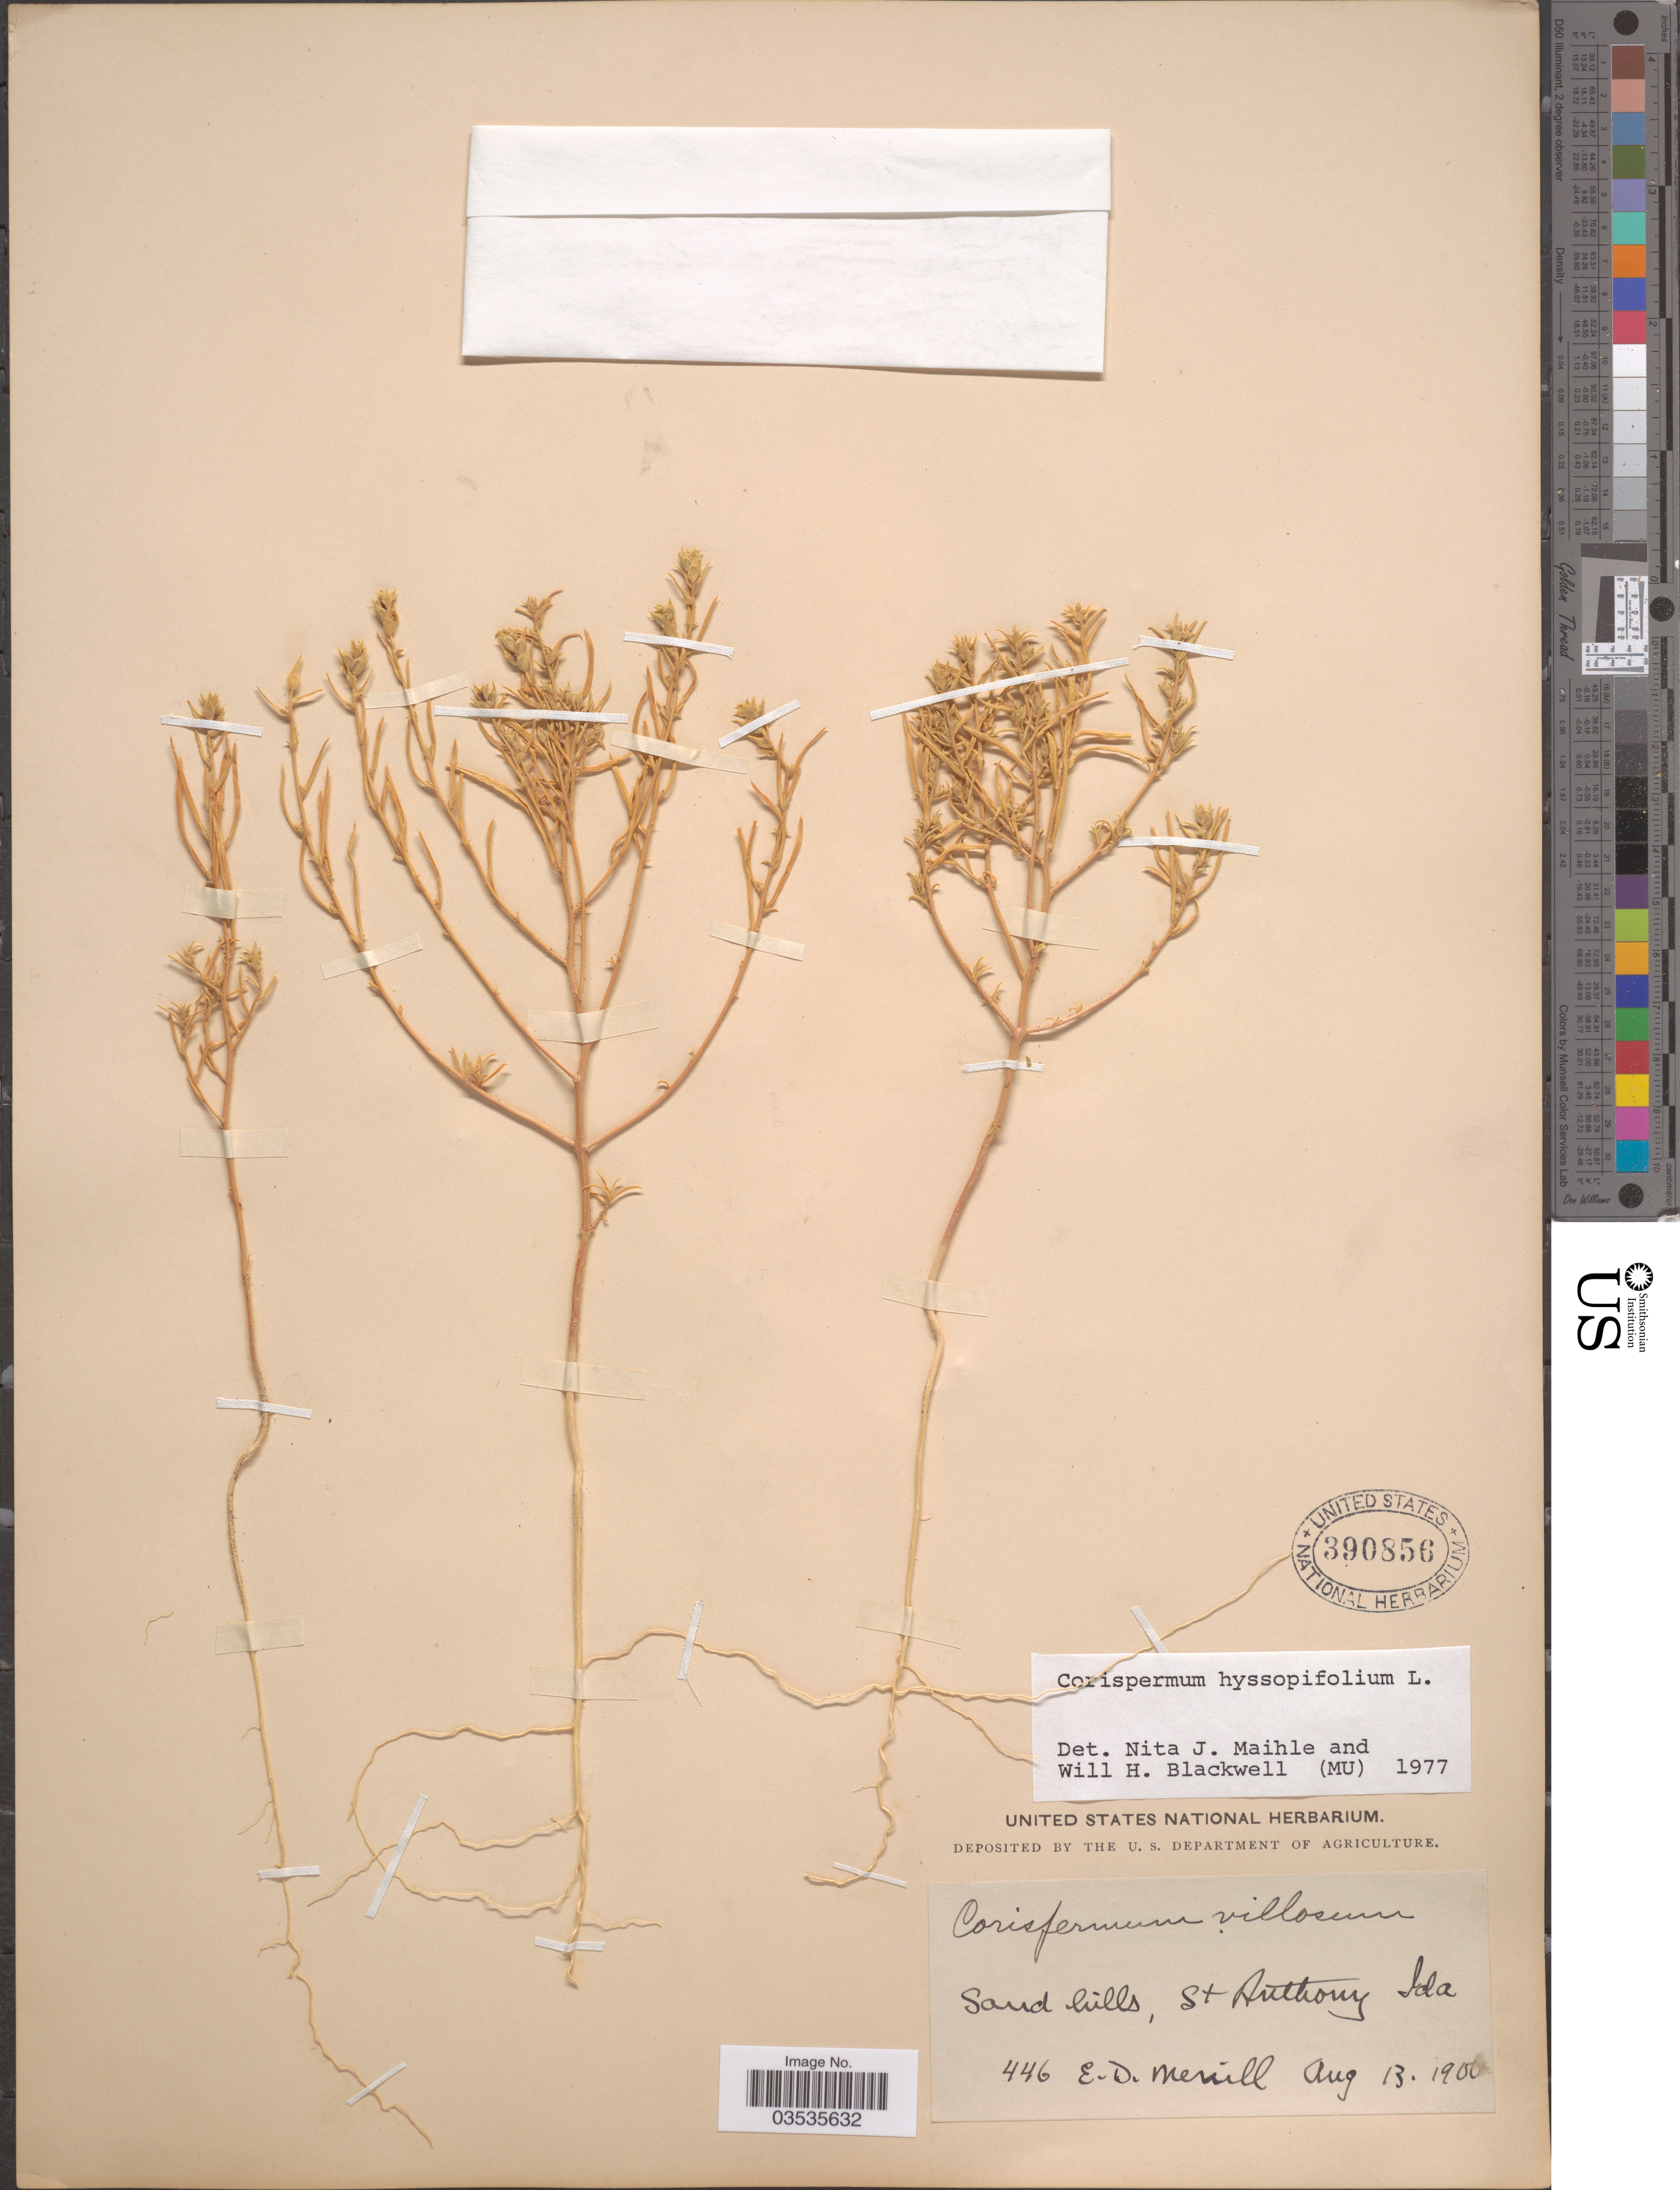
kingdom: Plantae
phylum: Tracheophyta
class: Magnoliopsida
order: Caryophyllales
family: Amaranthaceae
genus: Corispermum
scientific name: Corispermum hyssopifolium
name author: L.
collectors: E. D. Merrill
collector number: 446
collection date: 1900-08-13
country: United States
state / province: Idaho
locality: St Anthony.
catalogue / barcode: US 390856